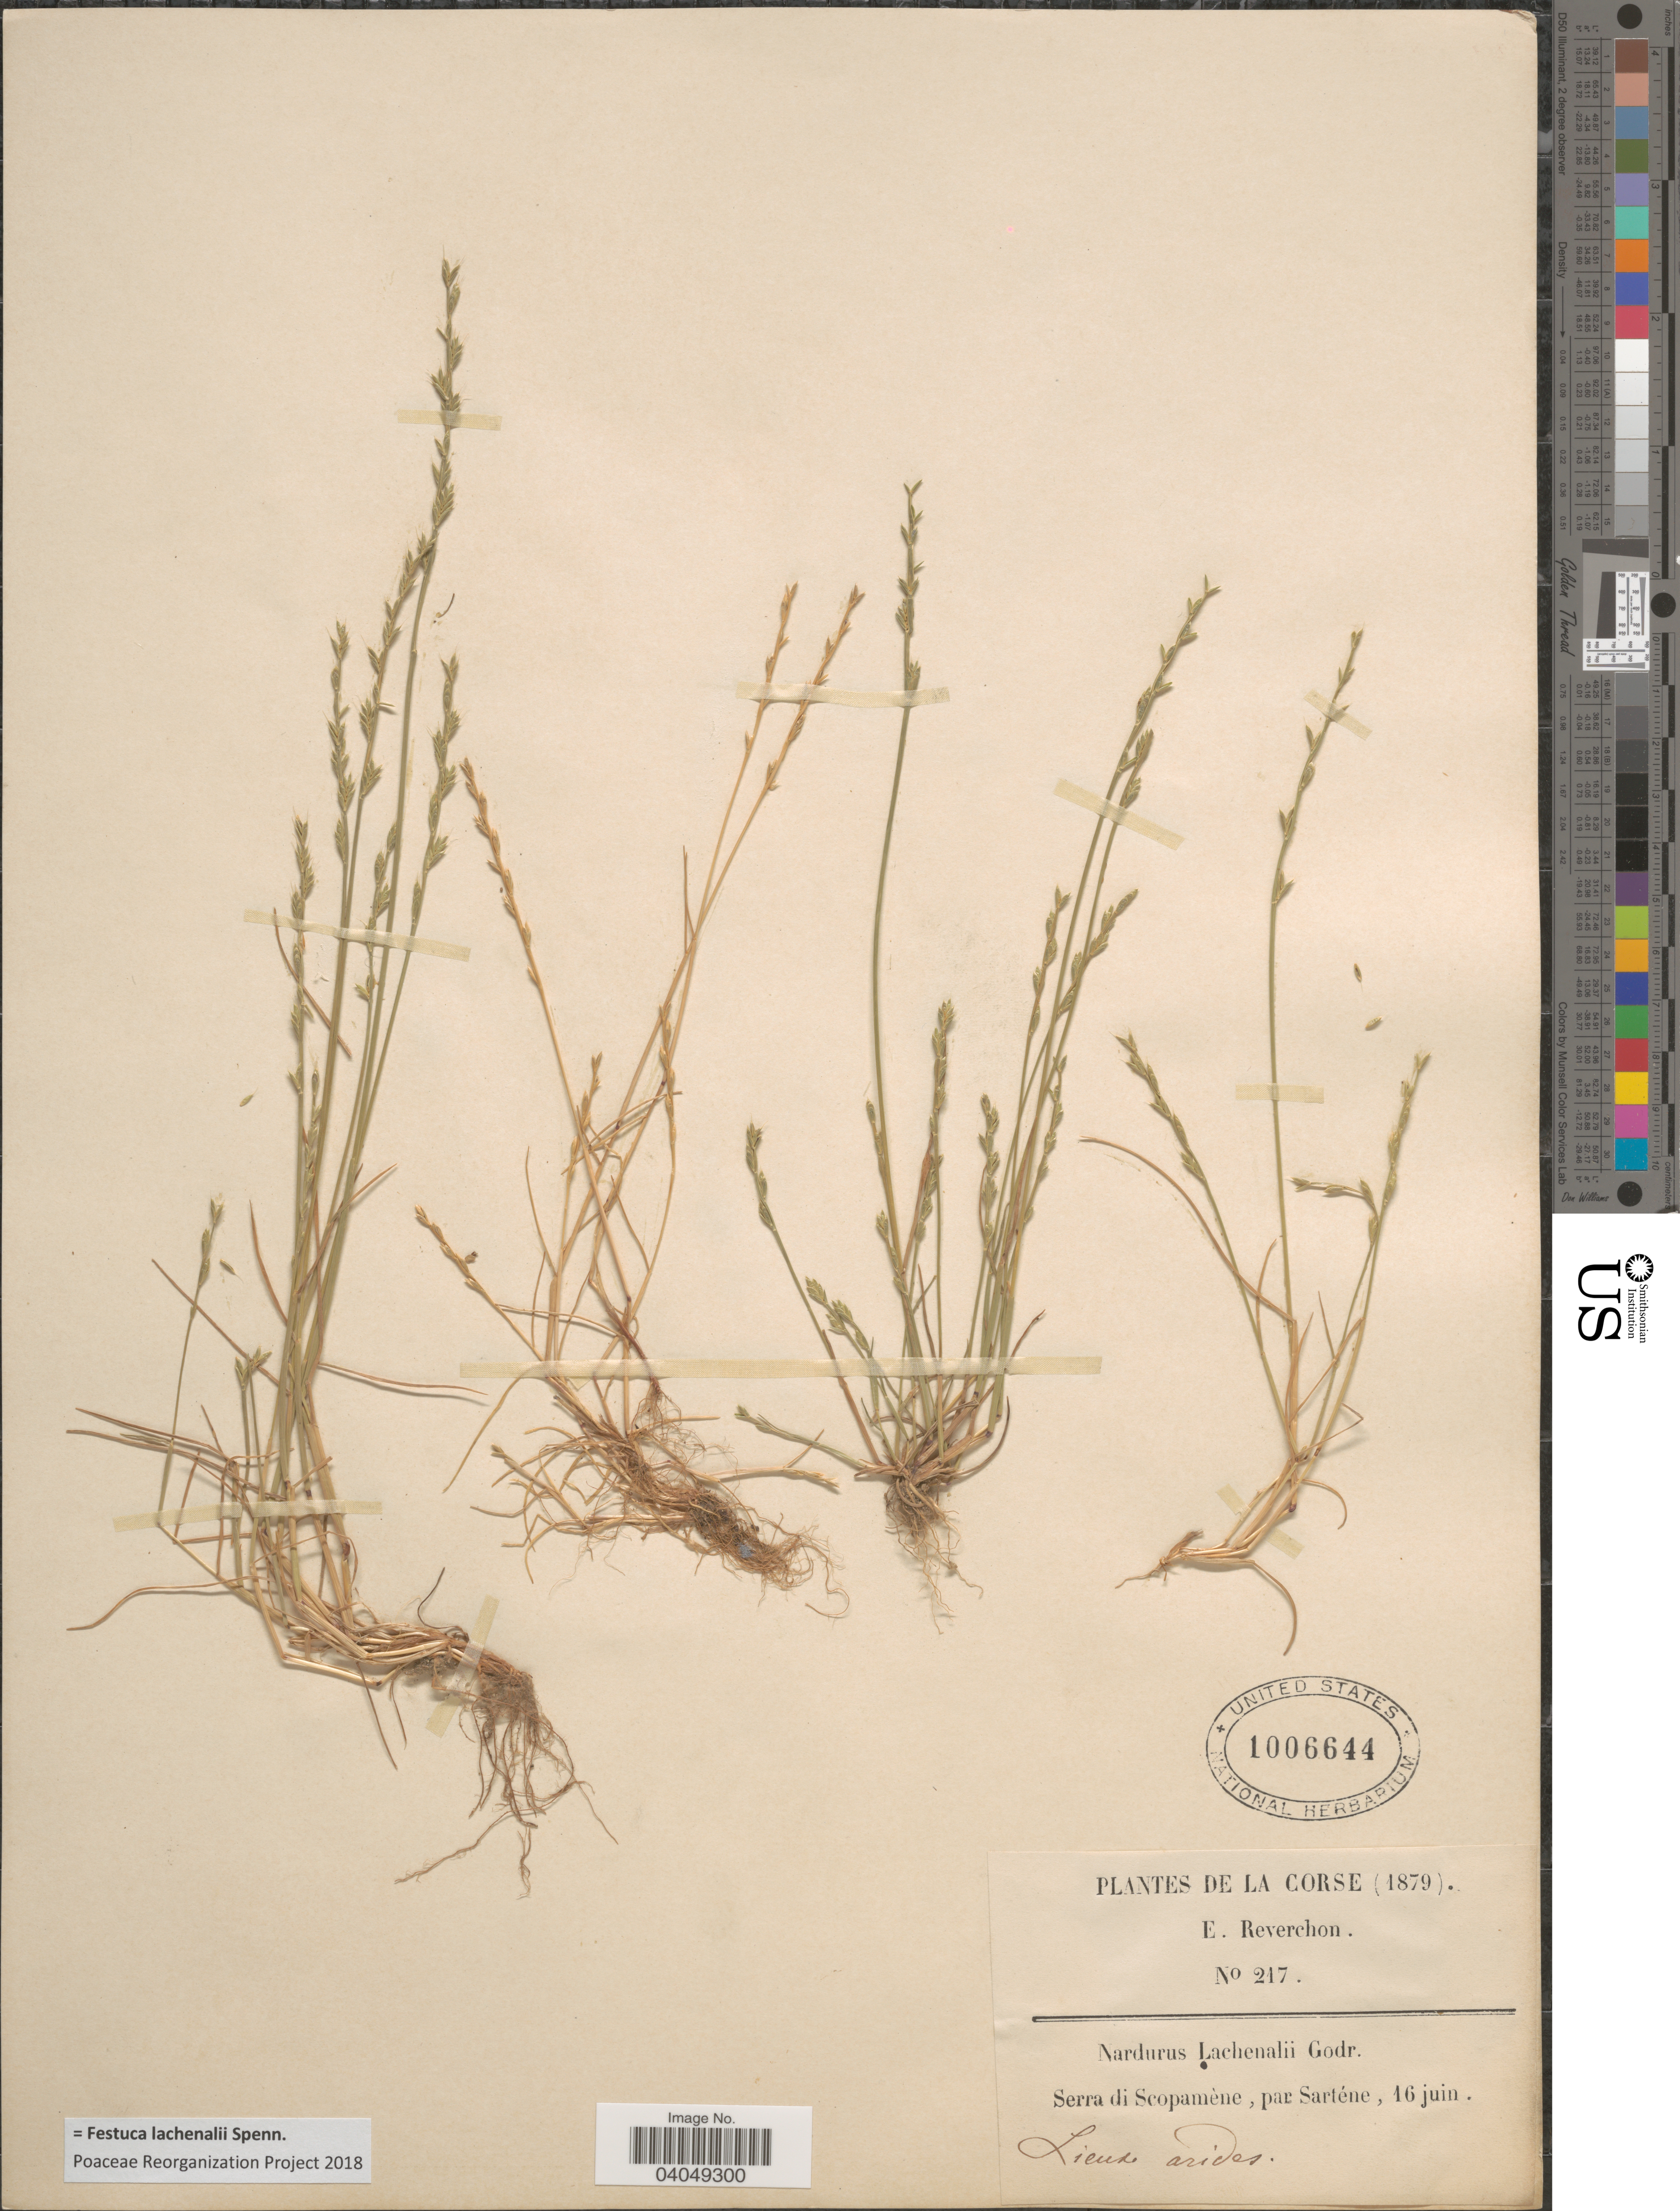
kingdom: Plantae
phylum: Tracheophyta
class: Liliopsida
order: Poales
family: Poaceae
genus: Festuca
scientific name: Festuca lachenalii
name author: Spenn.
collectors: E. Reverchon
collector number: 217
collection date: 1879-06-16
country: France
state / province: Corsica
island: Corse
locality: La Corse. Serra di Scopamène, par Sarténe.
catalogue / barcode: US 1006644